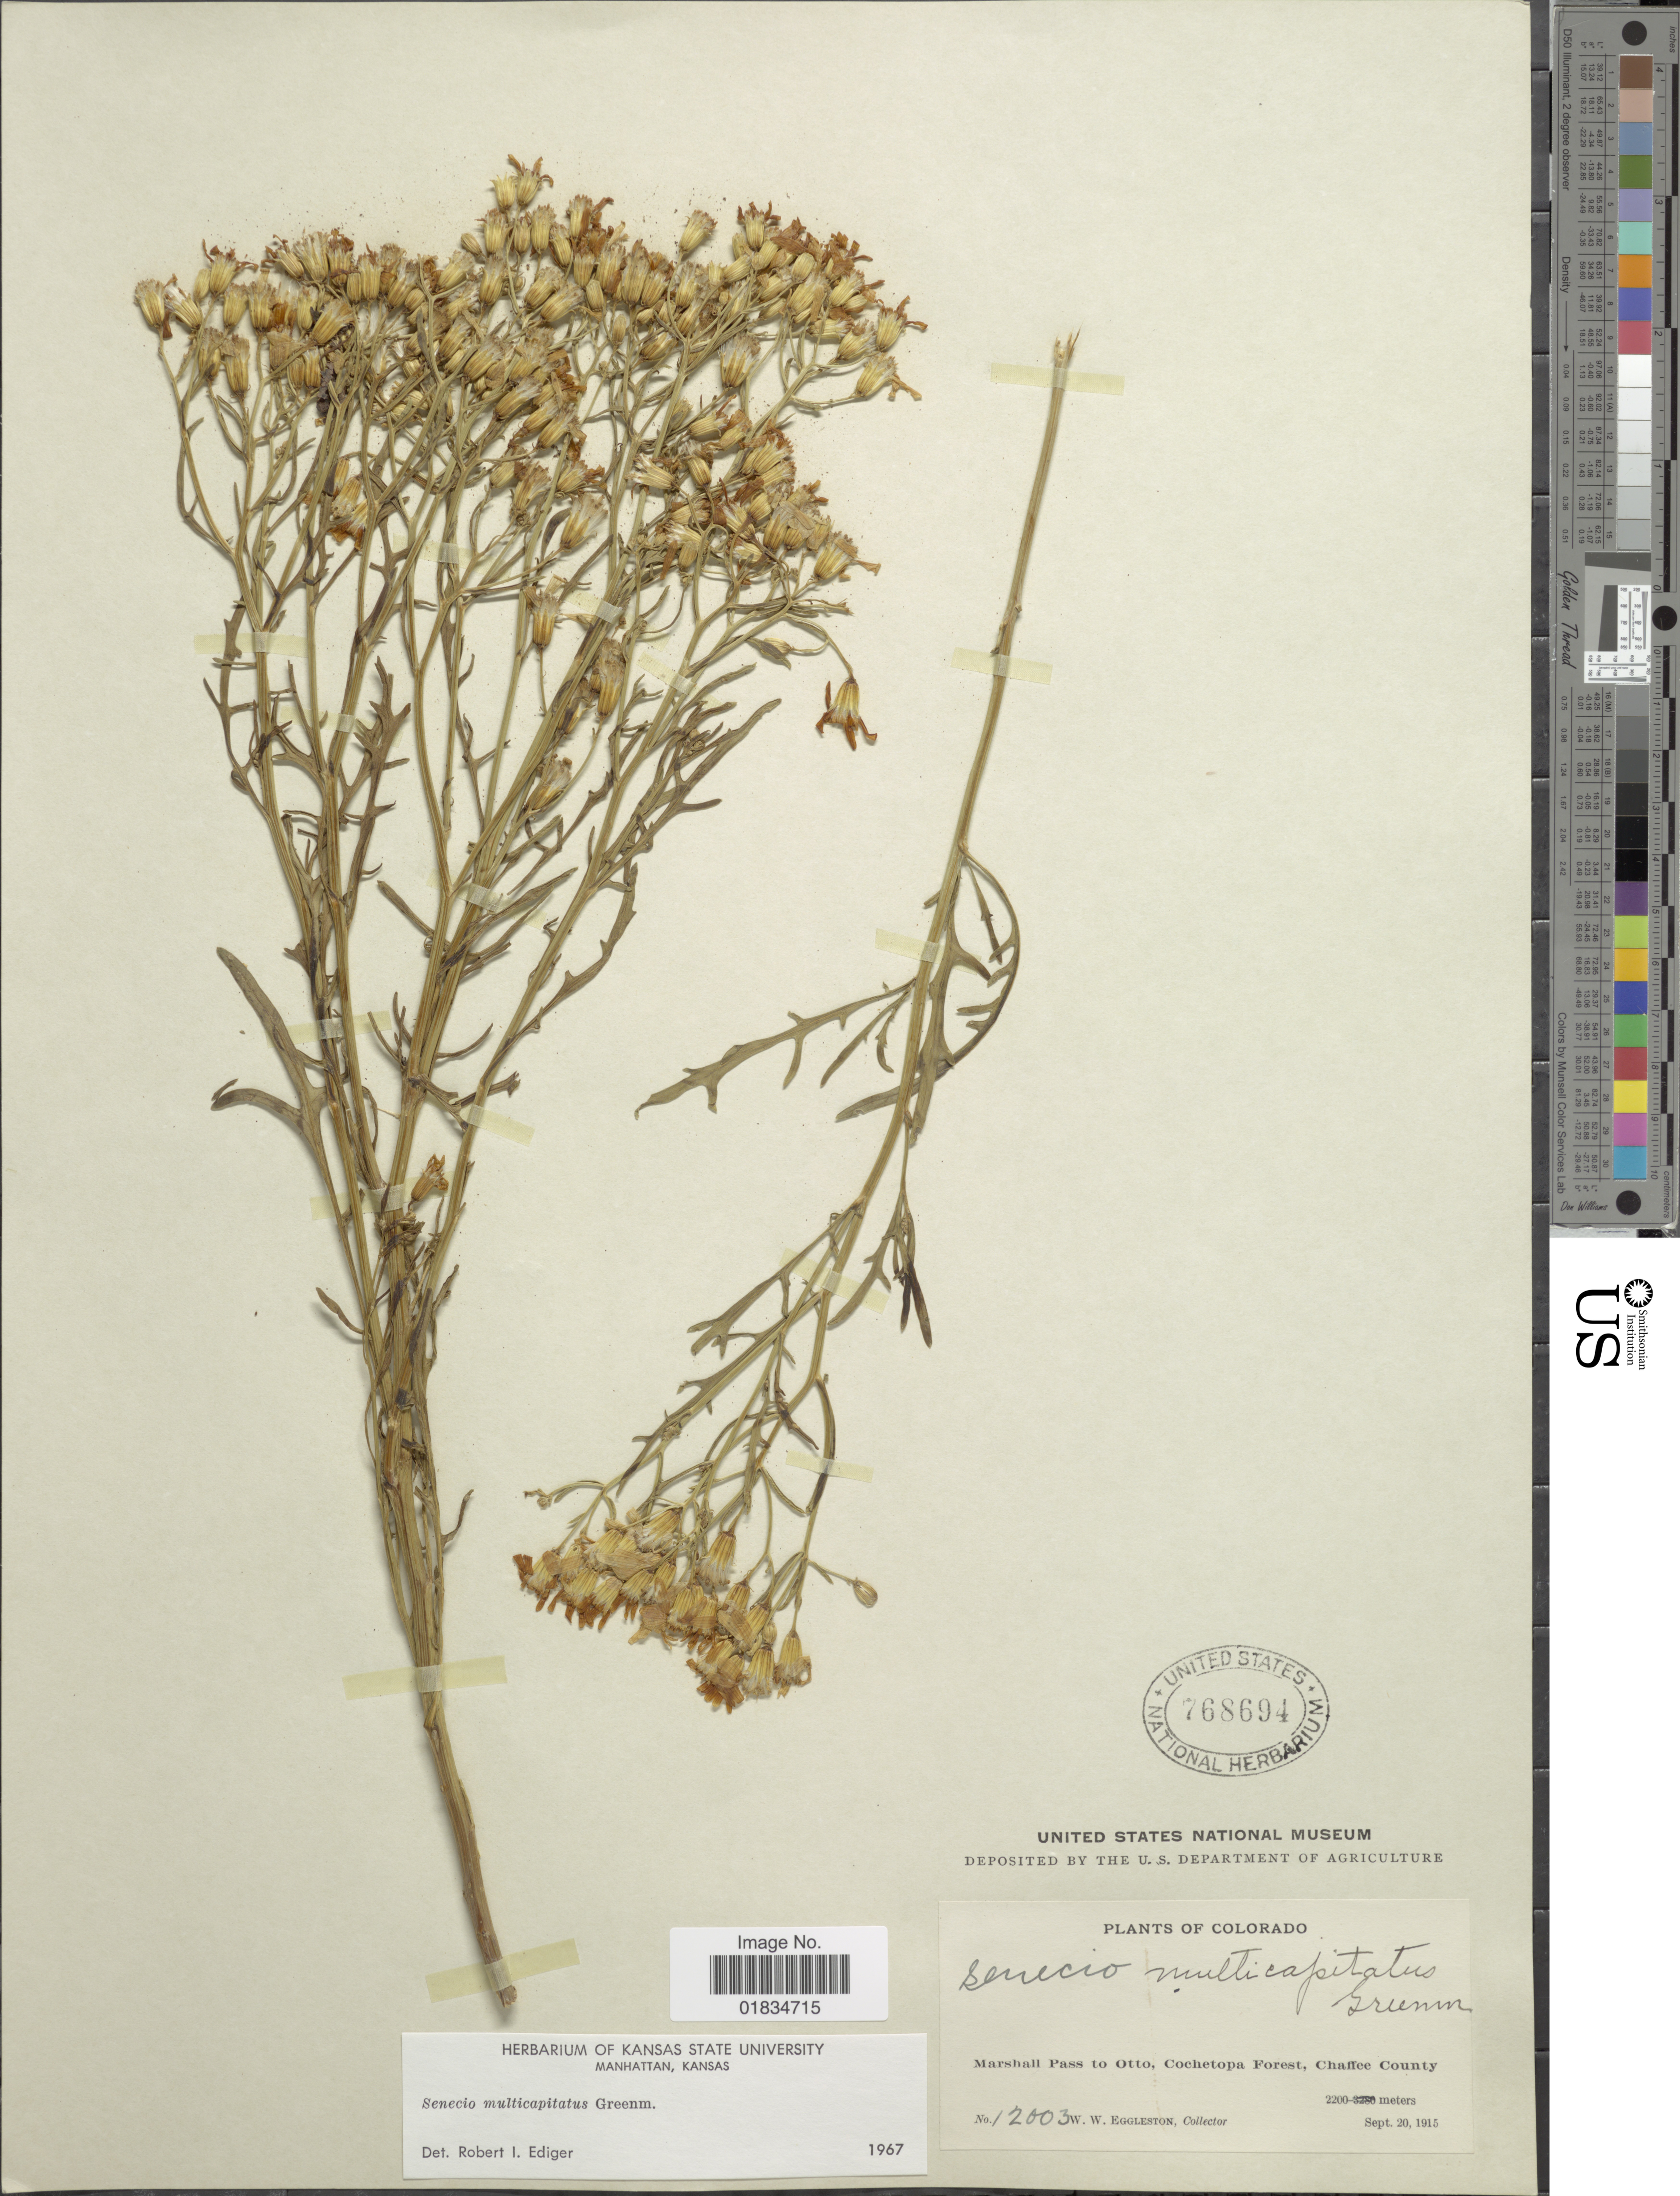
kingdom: Plantae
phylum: Tracheophyta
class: Magnoliopsida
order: Asterales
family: Asteraceae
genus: Senecio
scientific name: Senecio multicapitatus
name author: Greenm.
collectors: W. W. Eggleston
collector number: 12003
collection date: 1915-09-20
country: United States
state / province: Colorado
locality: Marashall Pass to Otto. Cochetopa Forest, Chaffee County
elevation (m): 2200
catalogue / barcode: US 768694